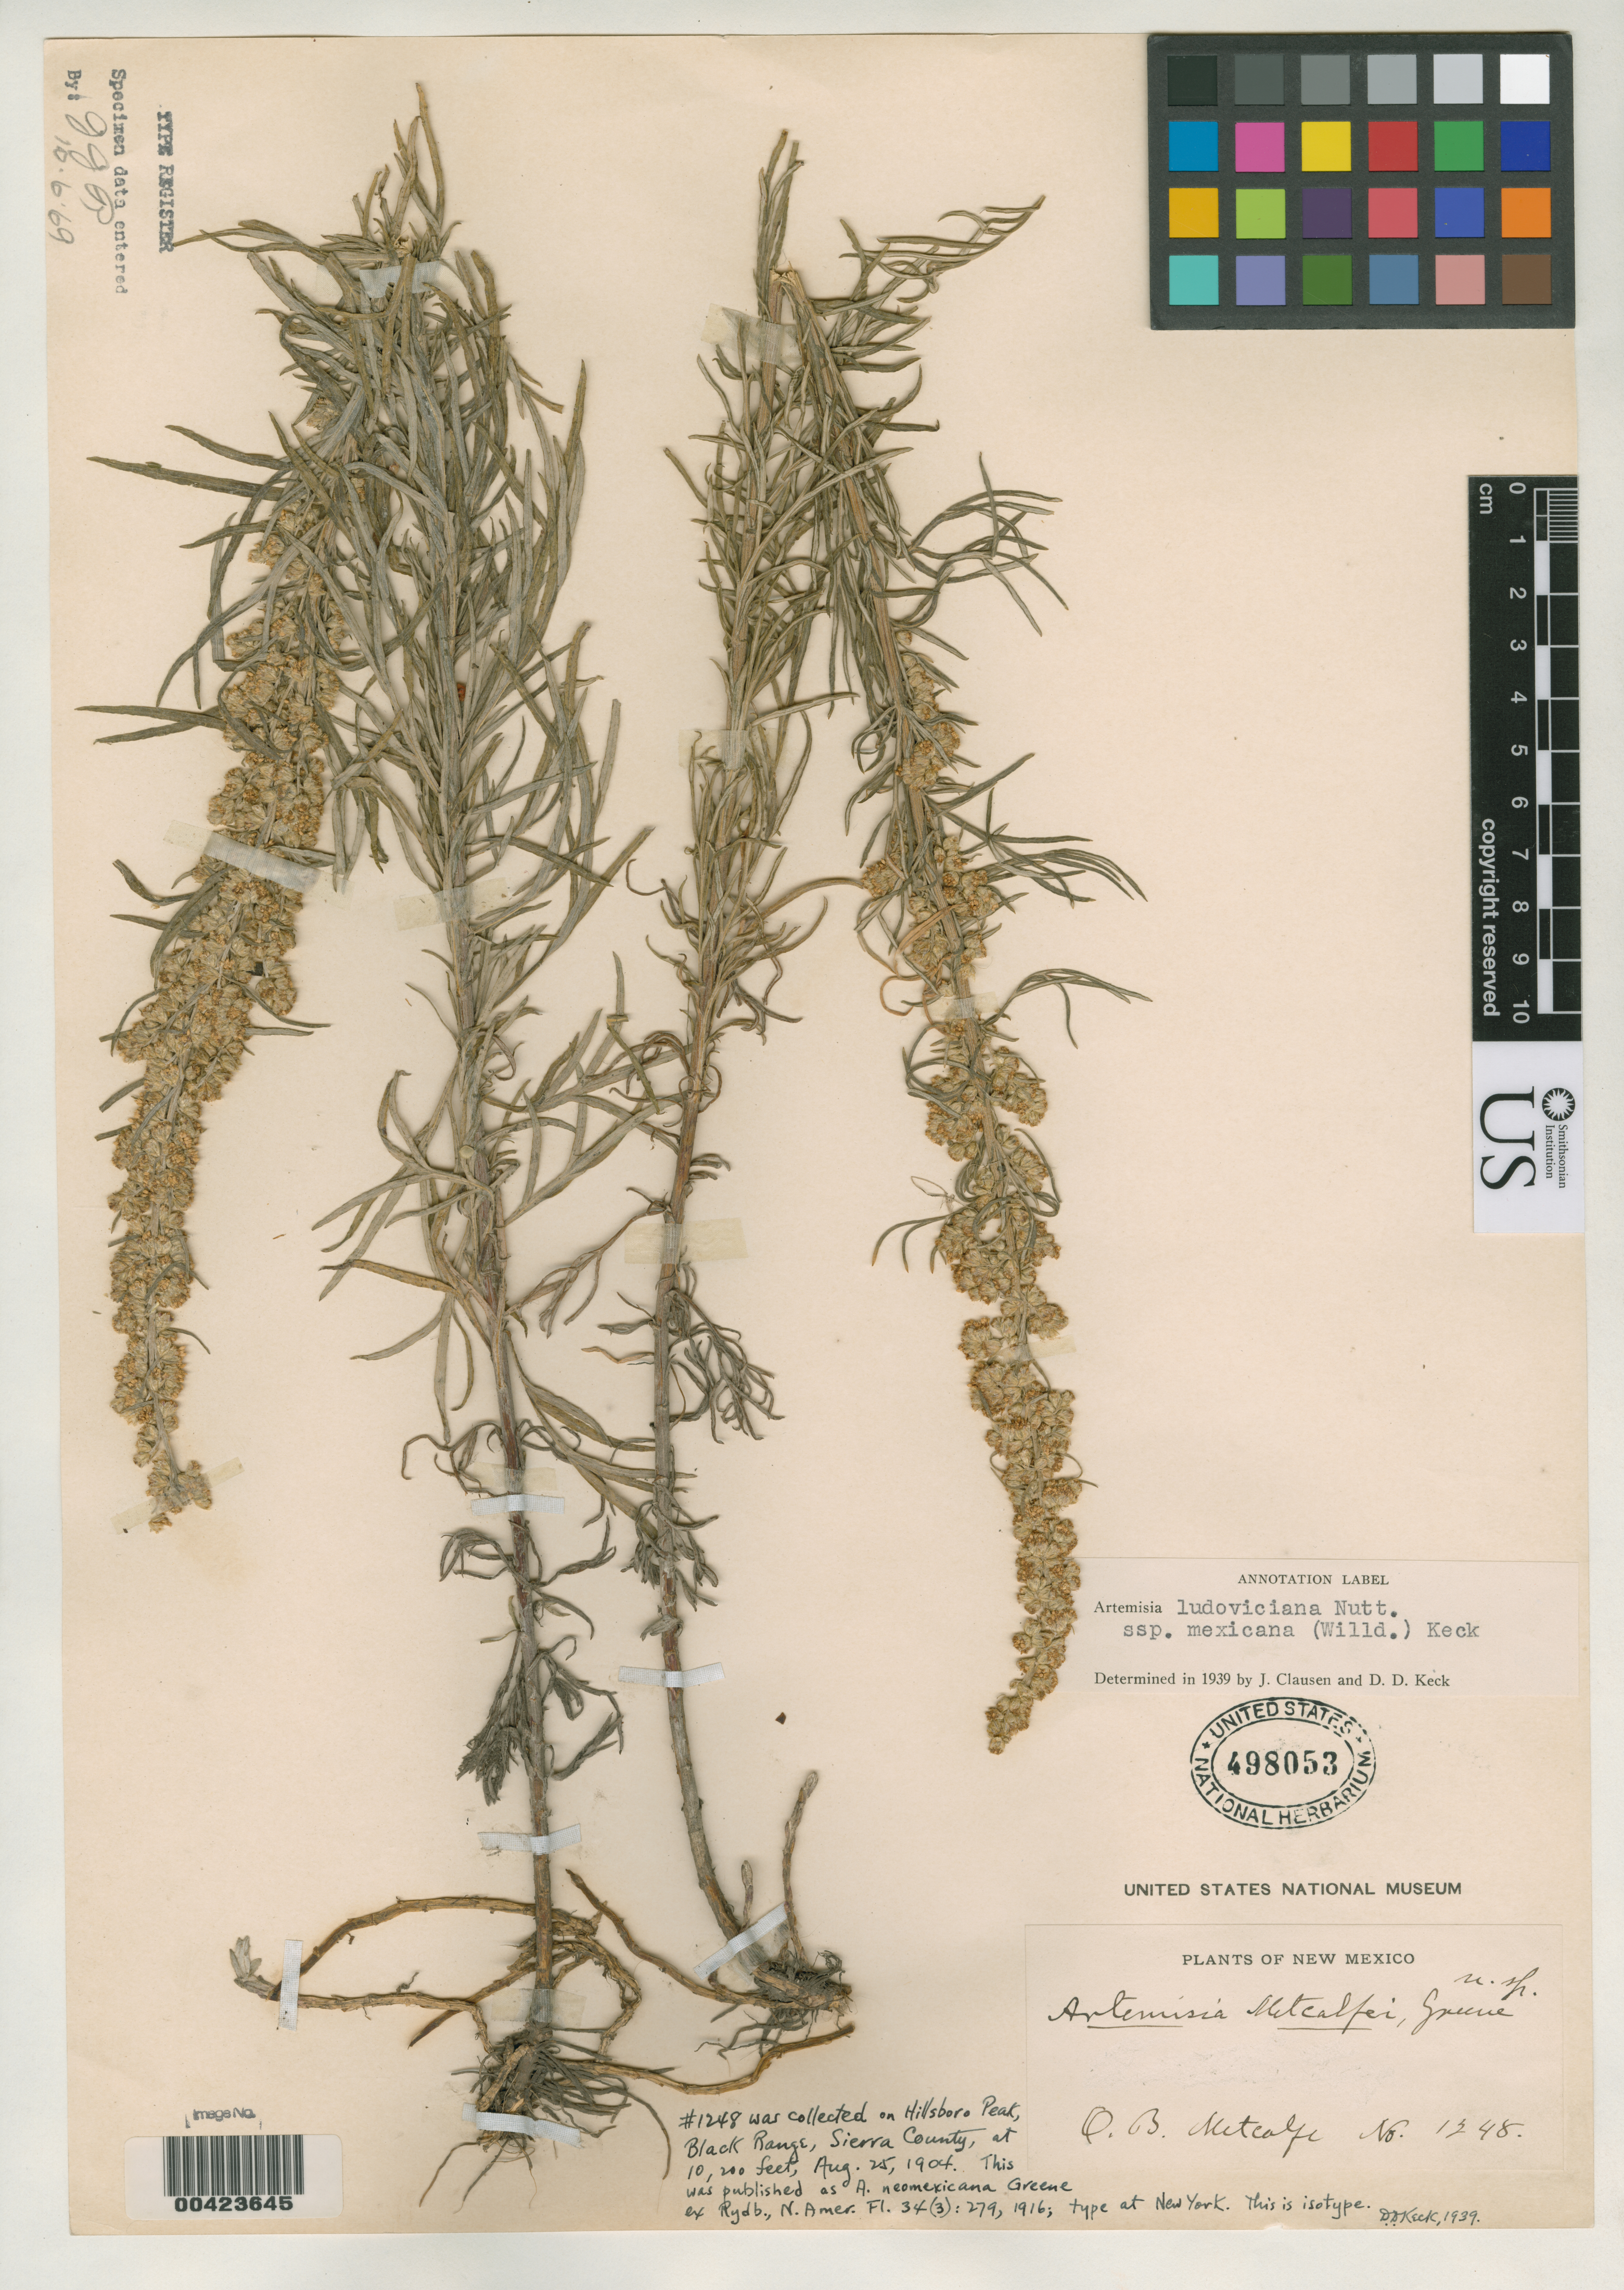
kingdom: Plantae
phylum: Tracheophyta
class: Magnoliopsida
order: Asterales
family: Asteraceae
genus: Artemisia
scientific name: Artemisia neomexicana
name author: Greene ex Rydb.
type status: Isotype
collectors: O. B. Metcalfe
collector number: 1248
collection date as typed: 25 Aug 1904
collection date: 1904-08-25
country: United States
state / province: New Mexico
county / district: Sierra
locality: Black Range.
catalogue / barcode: US 498053